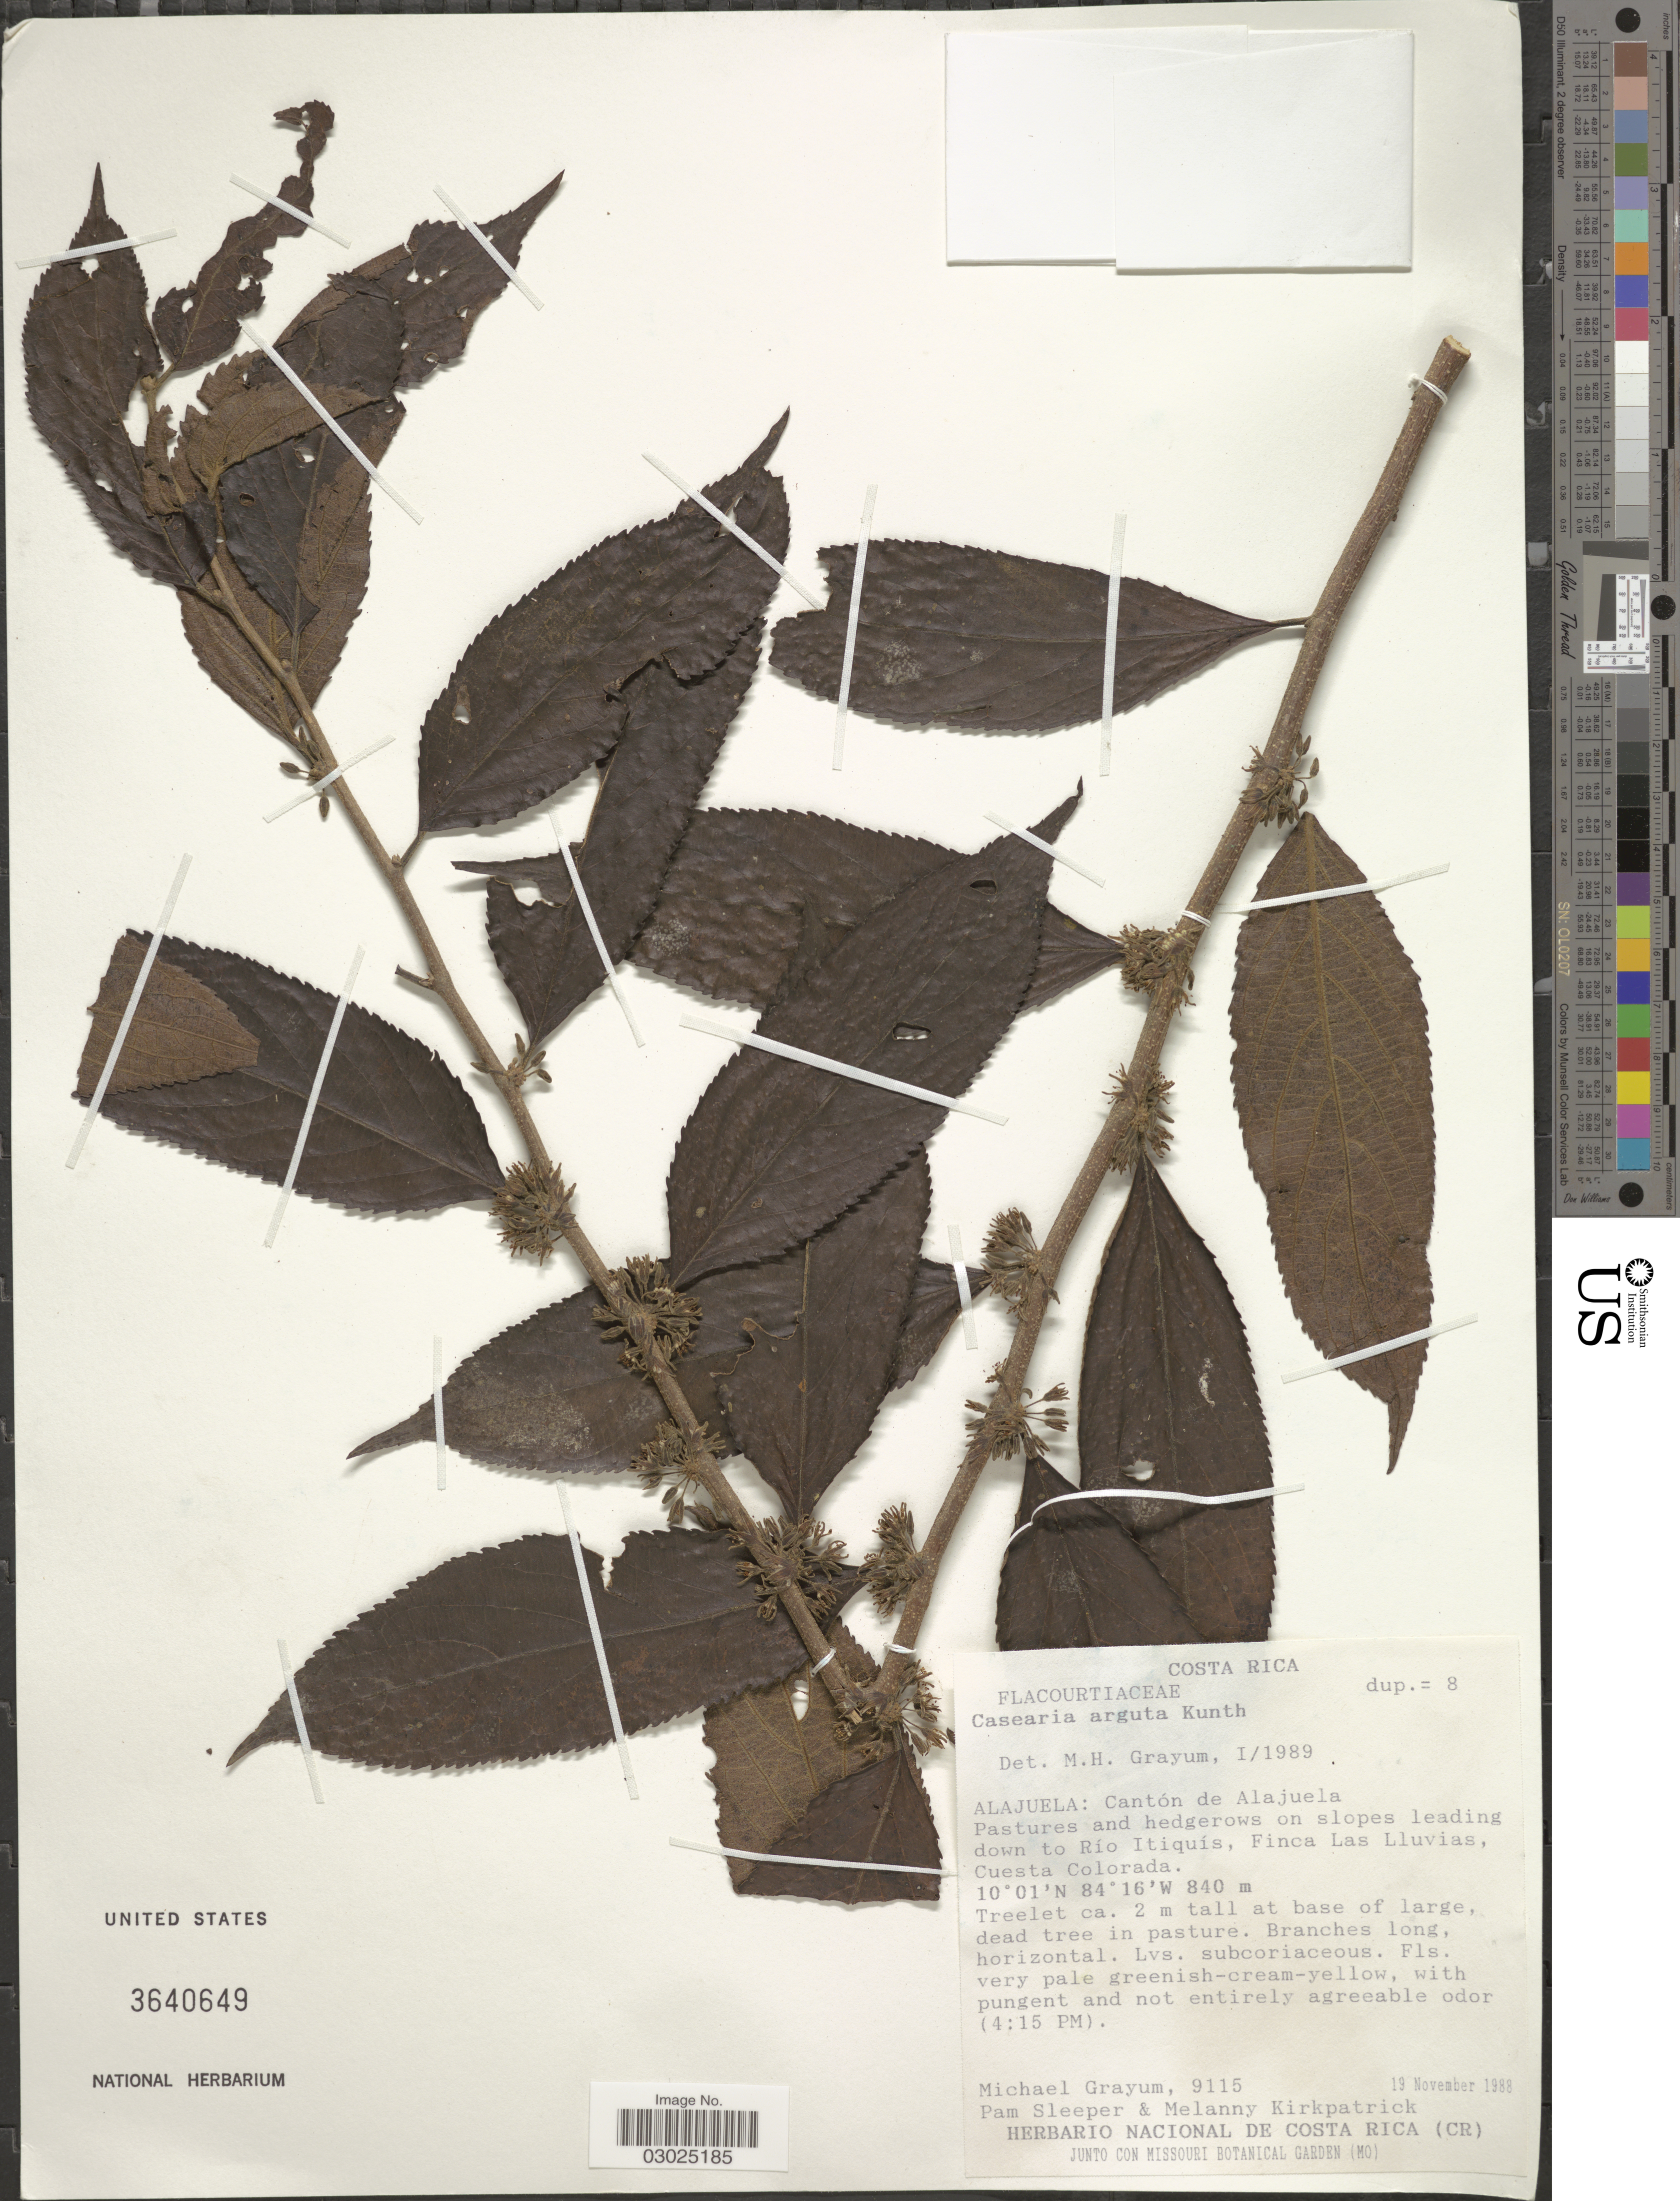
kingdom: Plantae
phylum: Tracheophyta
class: Magnoliopsida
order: Malpighiales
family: Salicaceae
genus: Casearia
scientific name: Casearia arguta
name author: Kunth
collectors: M. H. Grayum, P. Sleeper & M. Kirkpatrick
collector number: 9115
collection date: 1988-11-19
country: Costa Rica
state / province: Alajuela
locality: Cantón de Alajuela. Pastures and hedgerows on slopes leading down to Itiquís, Finca Las Lluvias, Cuesta Colorada.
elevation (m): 840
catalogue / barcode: US 3640649